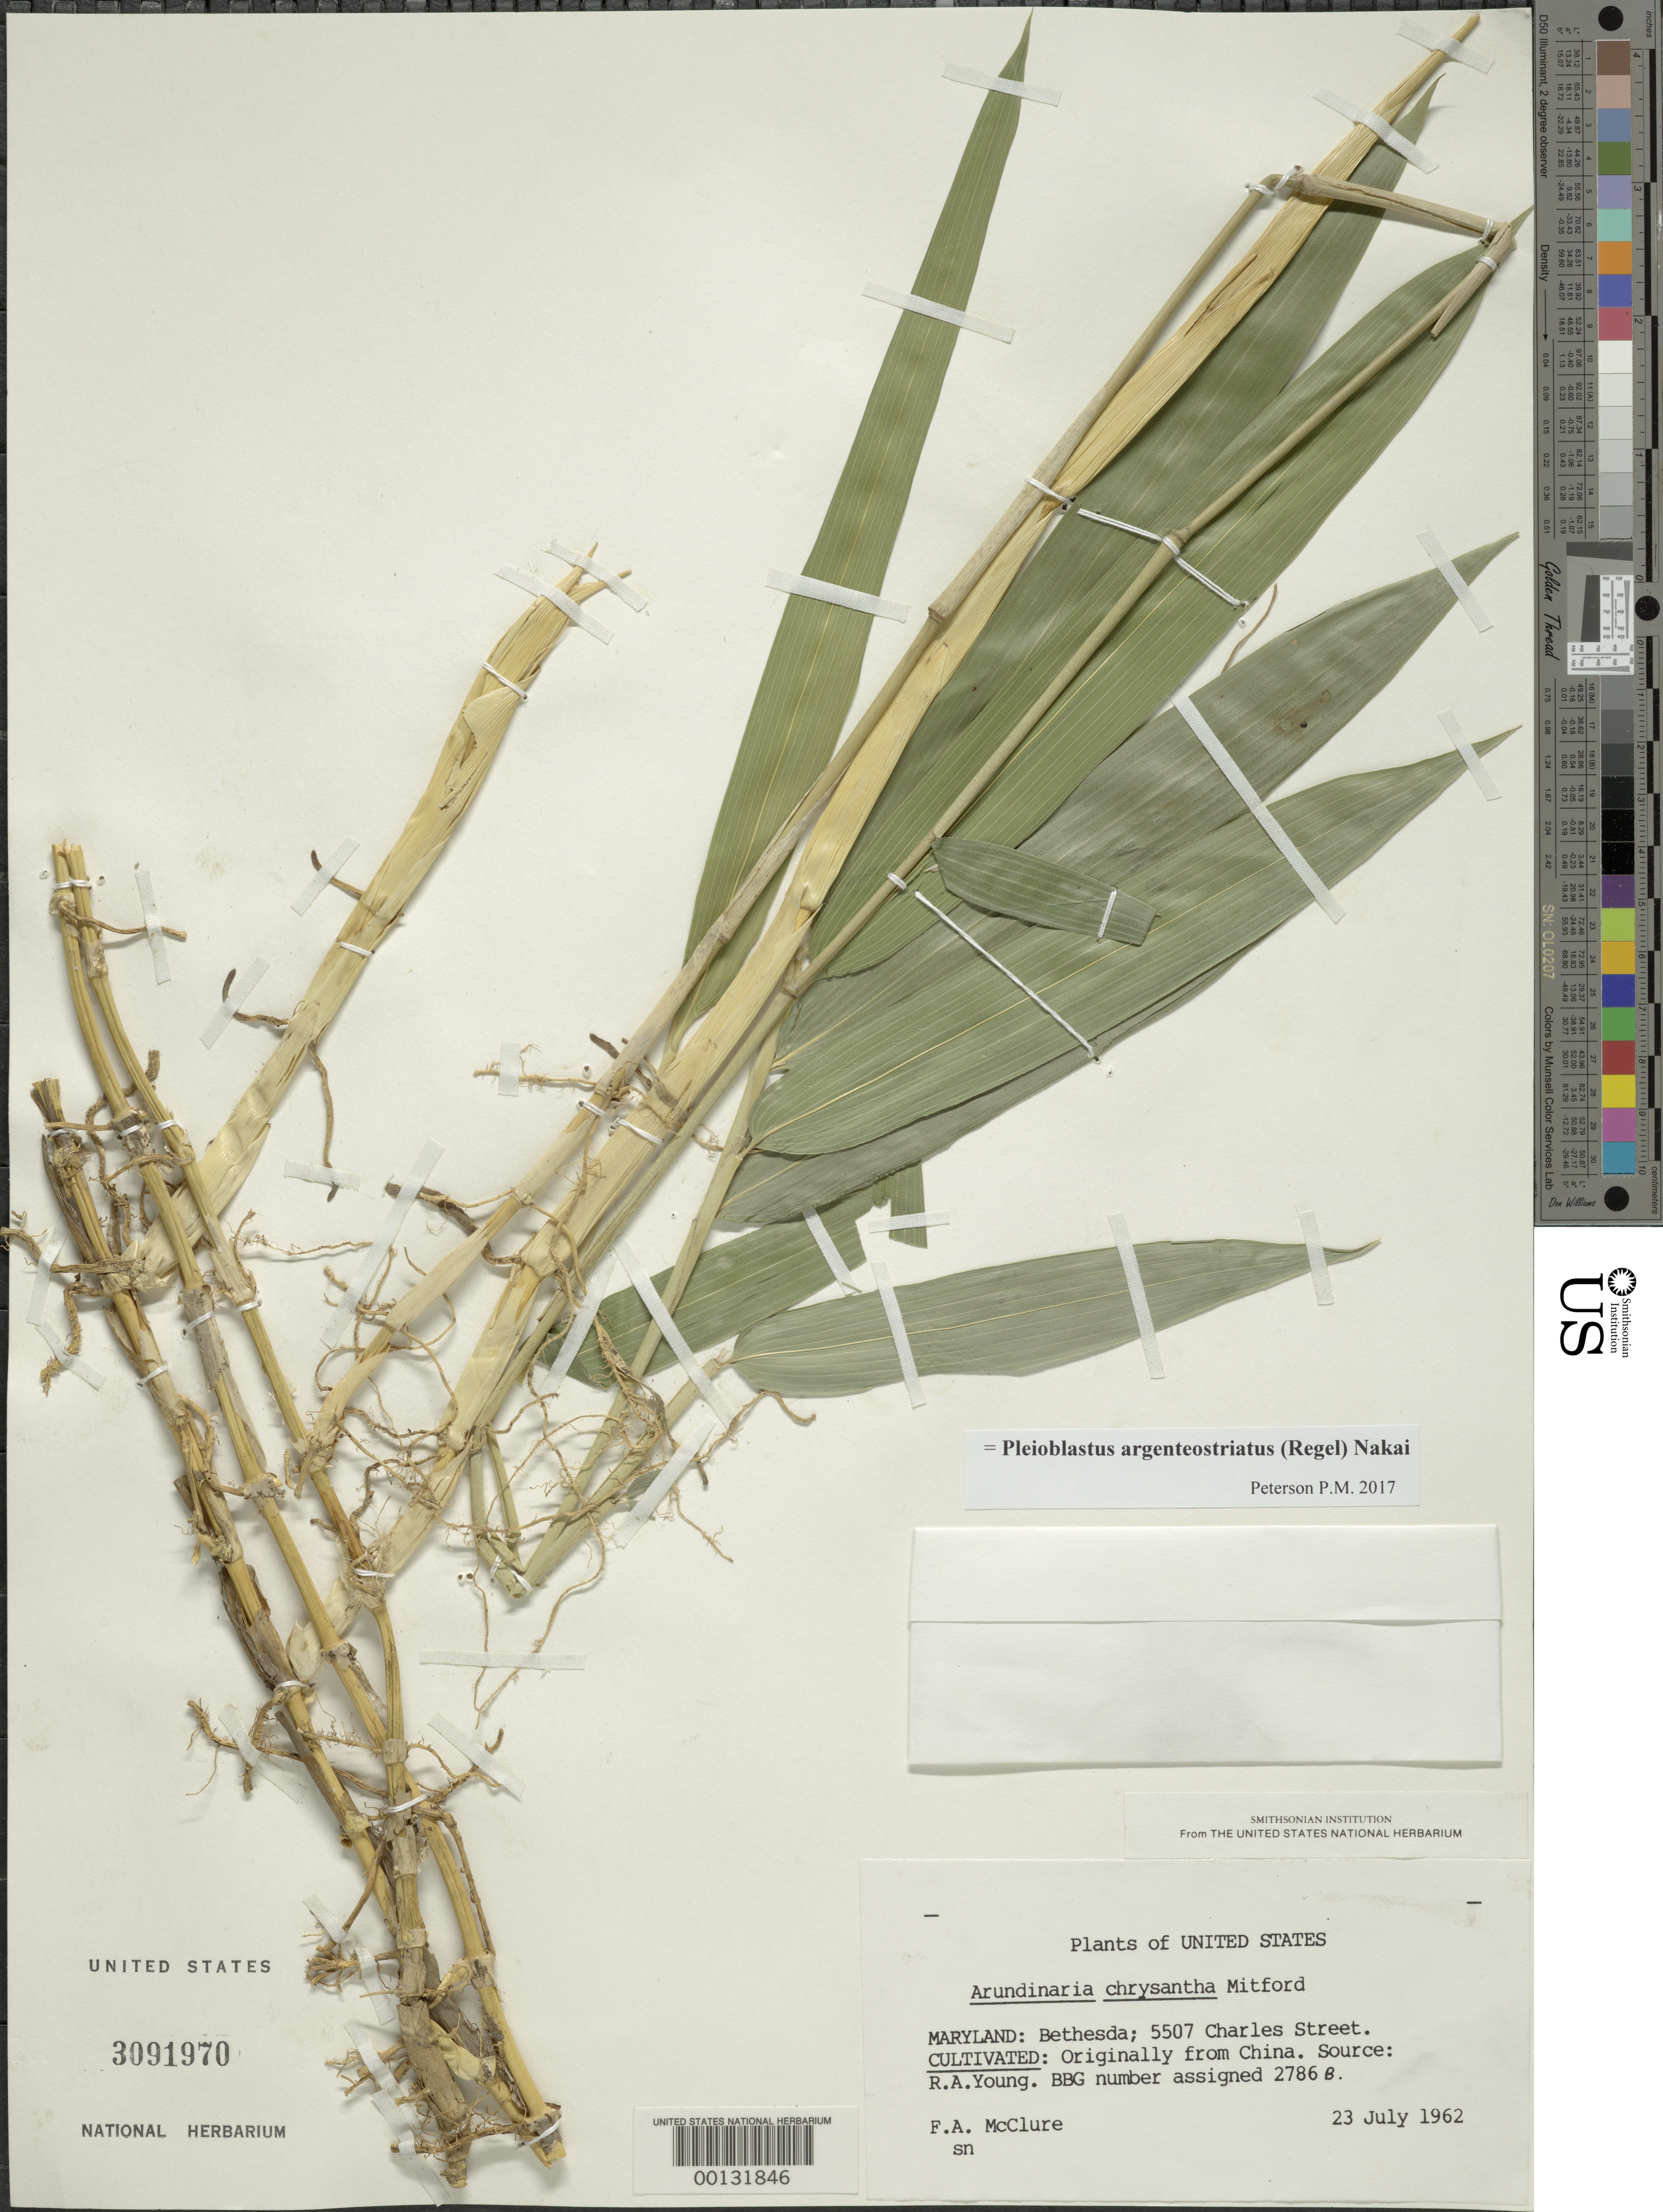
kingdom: Plantae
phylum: Tracheophyta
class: Liliopsida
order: Poales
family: Poaceae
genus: Pleioblastus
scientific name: Pleioblastus argenteostriatus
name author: (Regel) Nakai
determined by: Poaceae Reorganization Project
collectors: F. A. McClure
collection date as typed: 23 Jul 1962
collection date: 1962-07-23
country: United States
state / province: Maryland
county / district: Montgomery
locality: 5507 Charles Street, Bethesda (McClure's garden)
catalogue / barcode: US 3091970